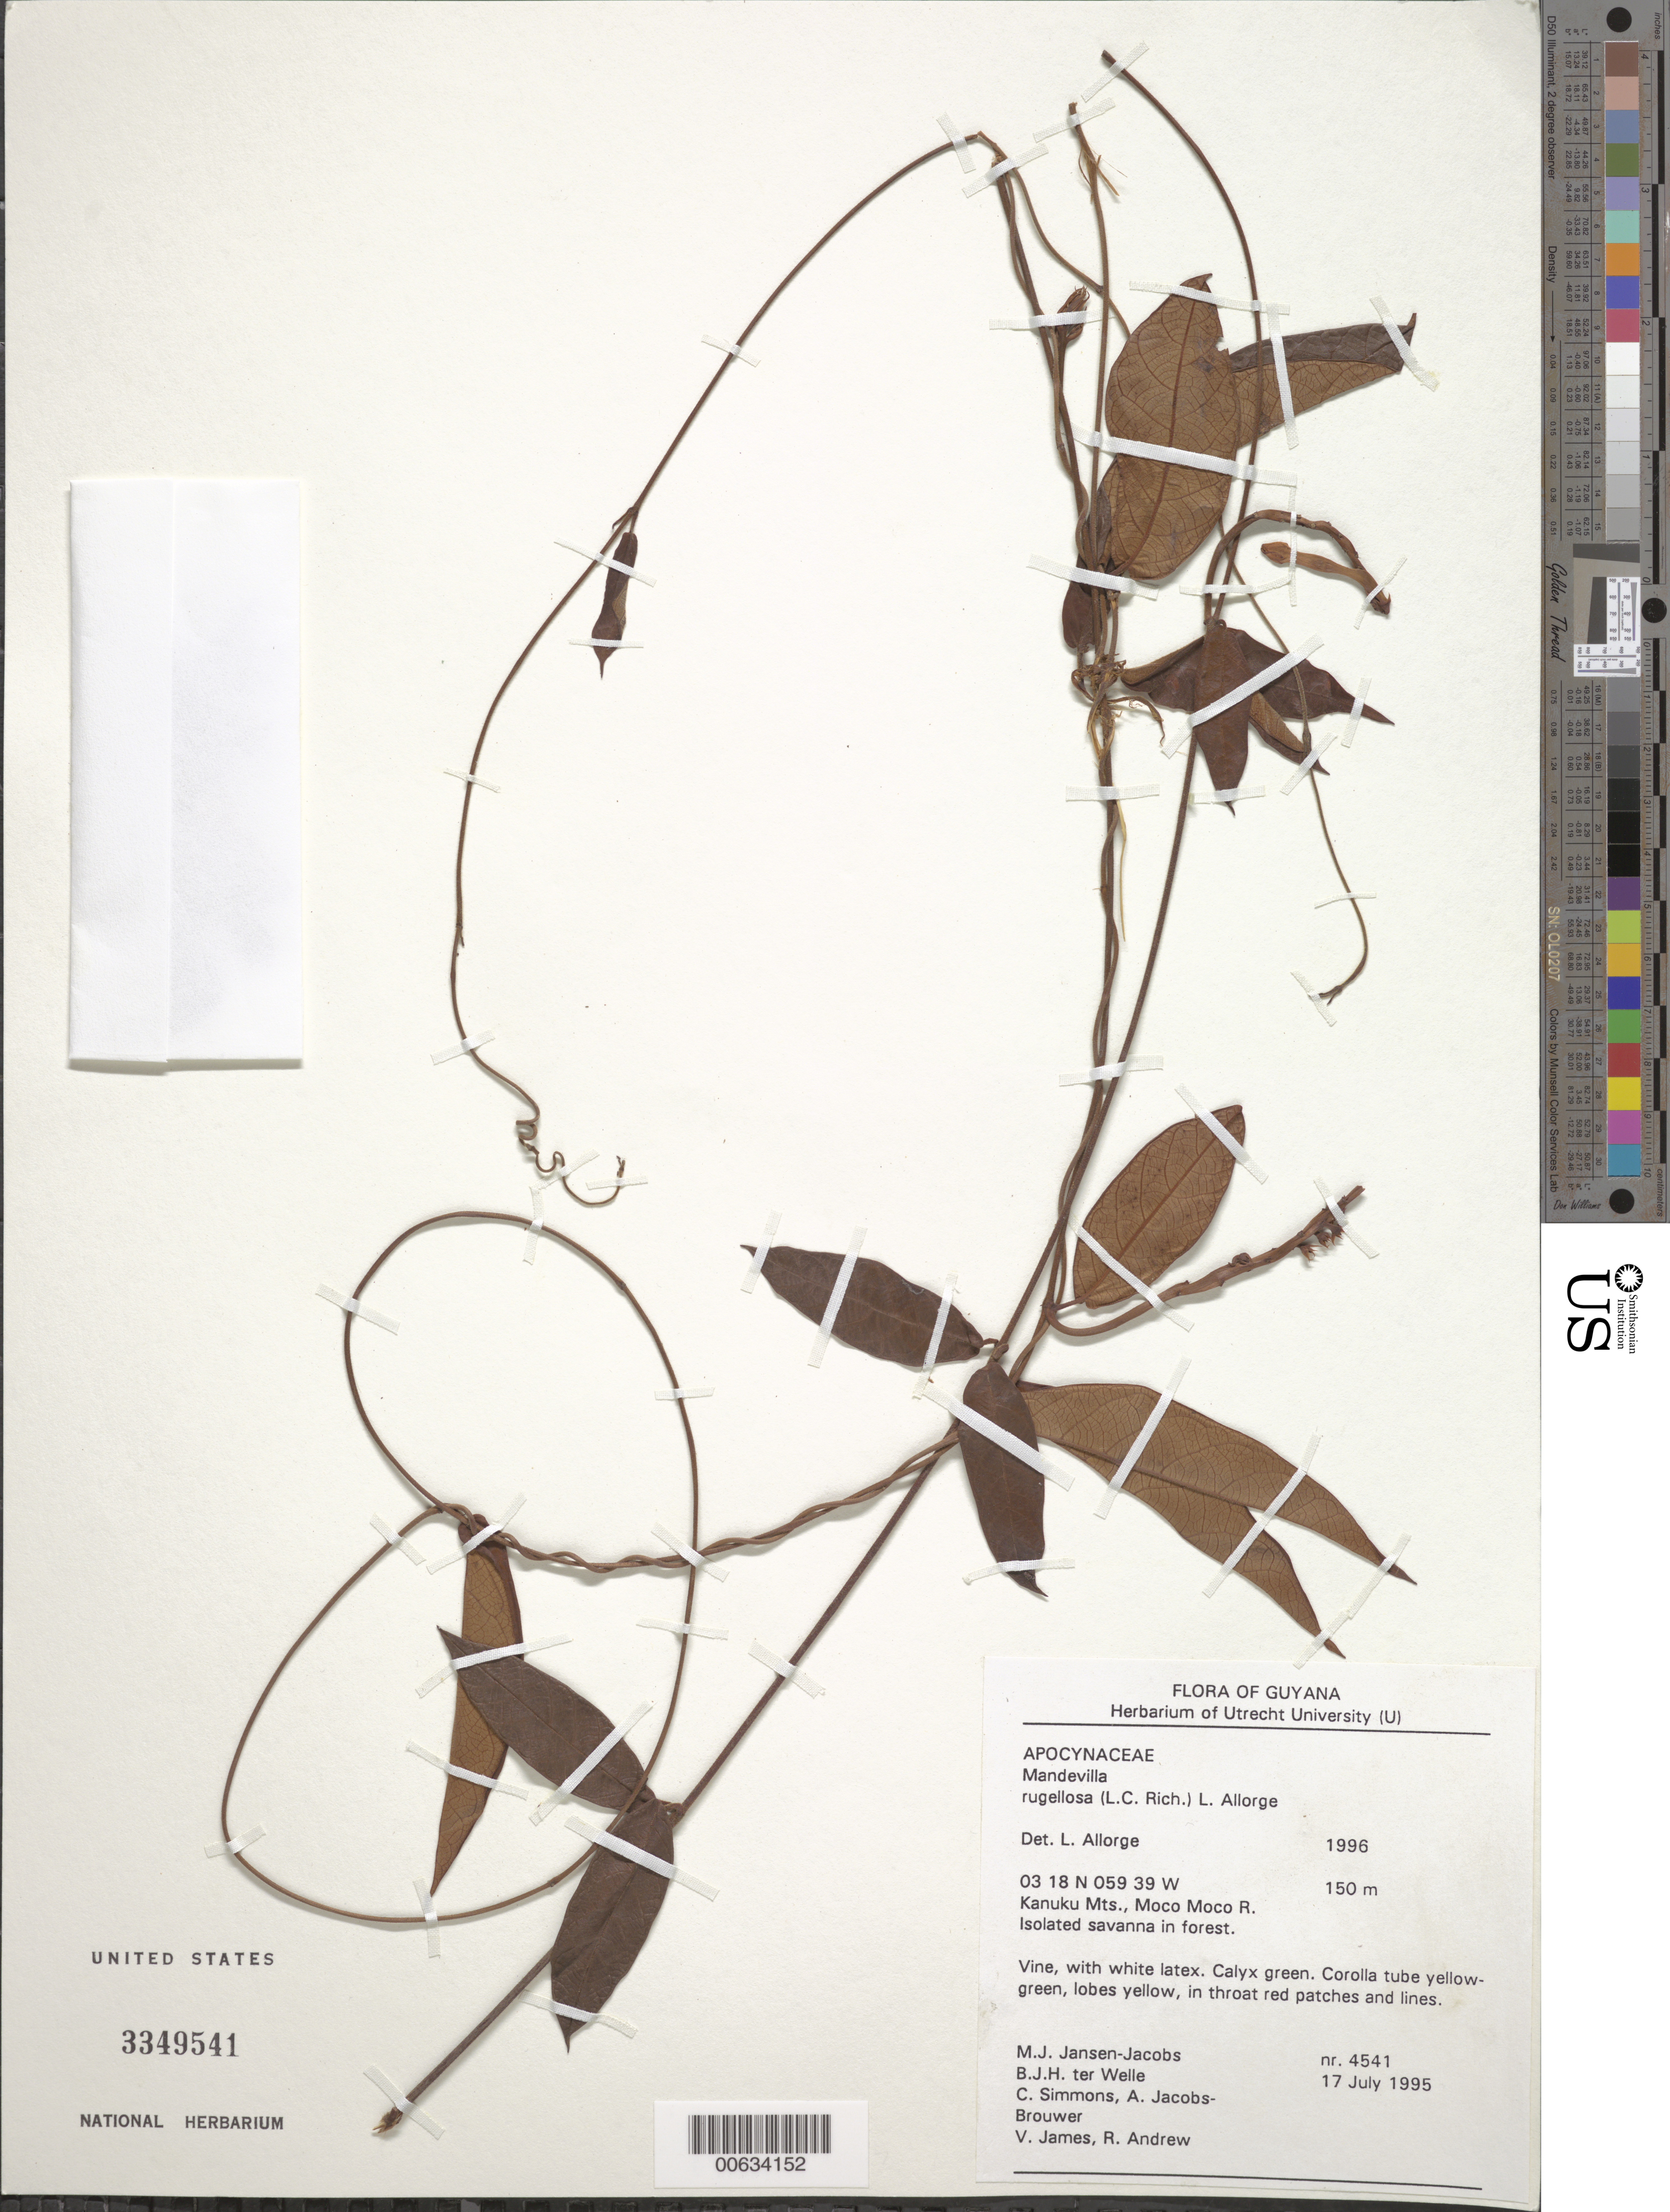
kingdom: Plantae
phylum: Tracheophyta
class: Magnoliopsida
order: Gentianales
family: Apocynaceae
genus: Mandevilla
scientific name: Mandevilla rugellosa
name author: (Rich.) L. Allorge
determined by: Allorge, L.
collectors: M. J. Jansen-Jacobs, B. Welle, C. Simmons, A. Jacobs-Brouwer, V. James & R. Andrew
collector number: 4541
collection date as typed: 17-Jul-95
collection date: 1995-07-17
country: Guyana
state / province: U. Takutu-U. Essequibo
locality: Moco Moco River, Kanuku Mts.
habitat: Isolated savanna in forest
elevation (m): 150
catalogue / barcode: US 3349541